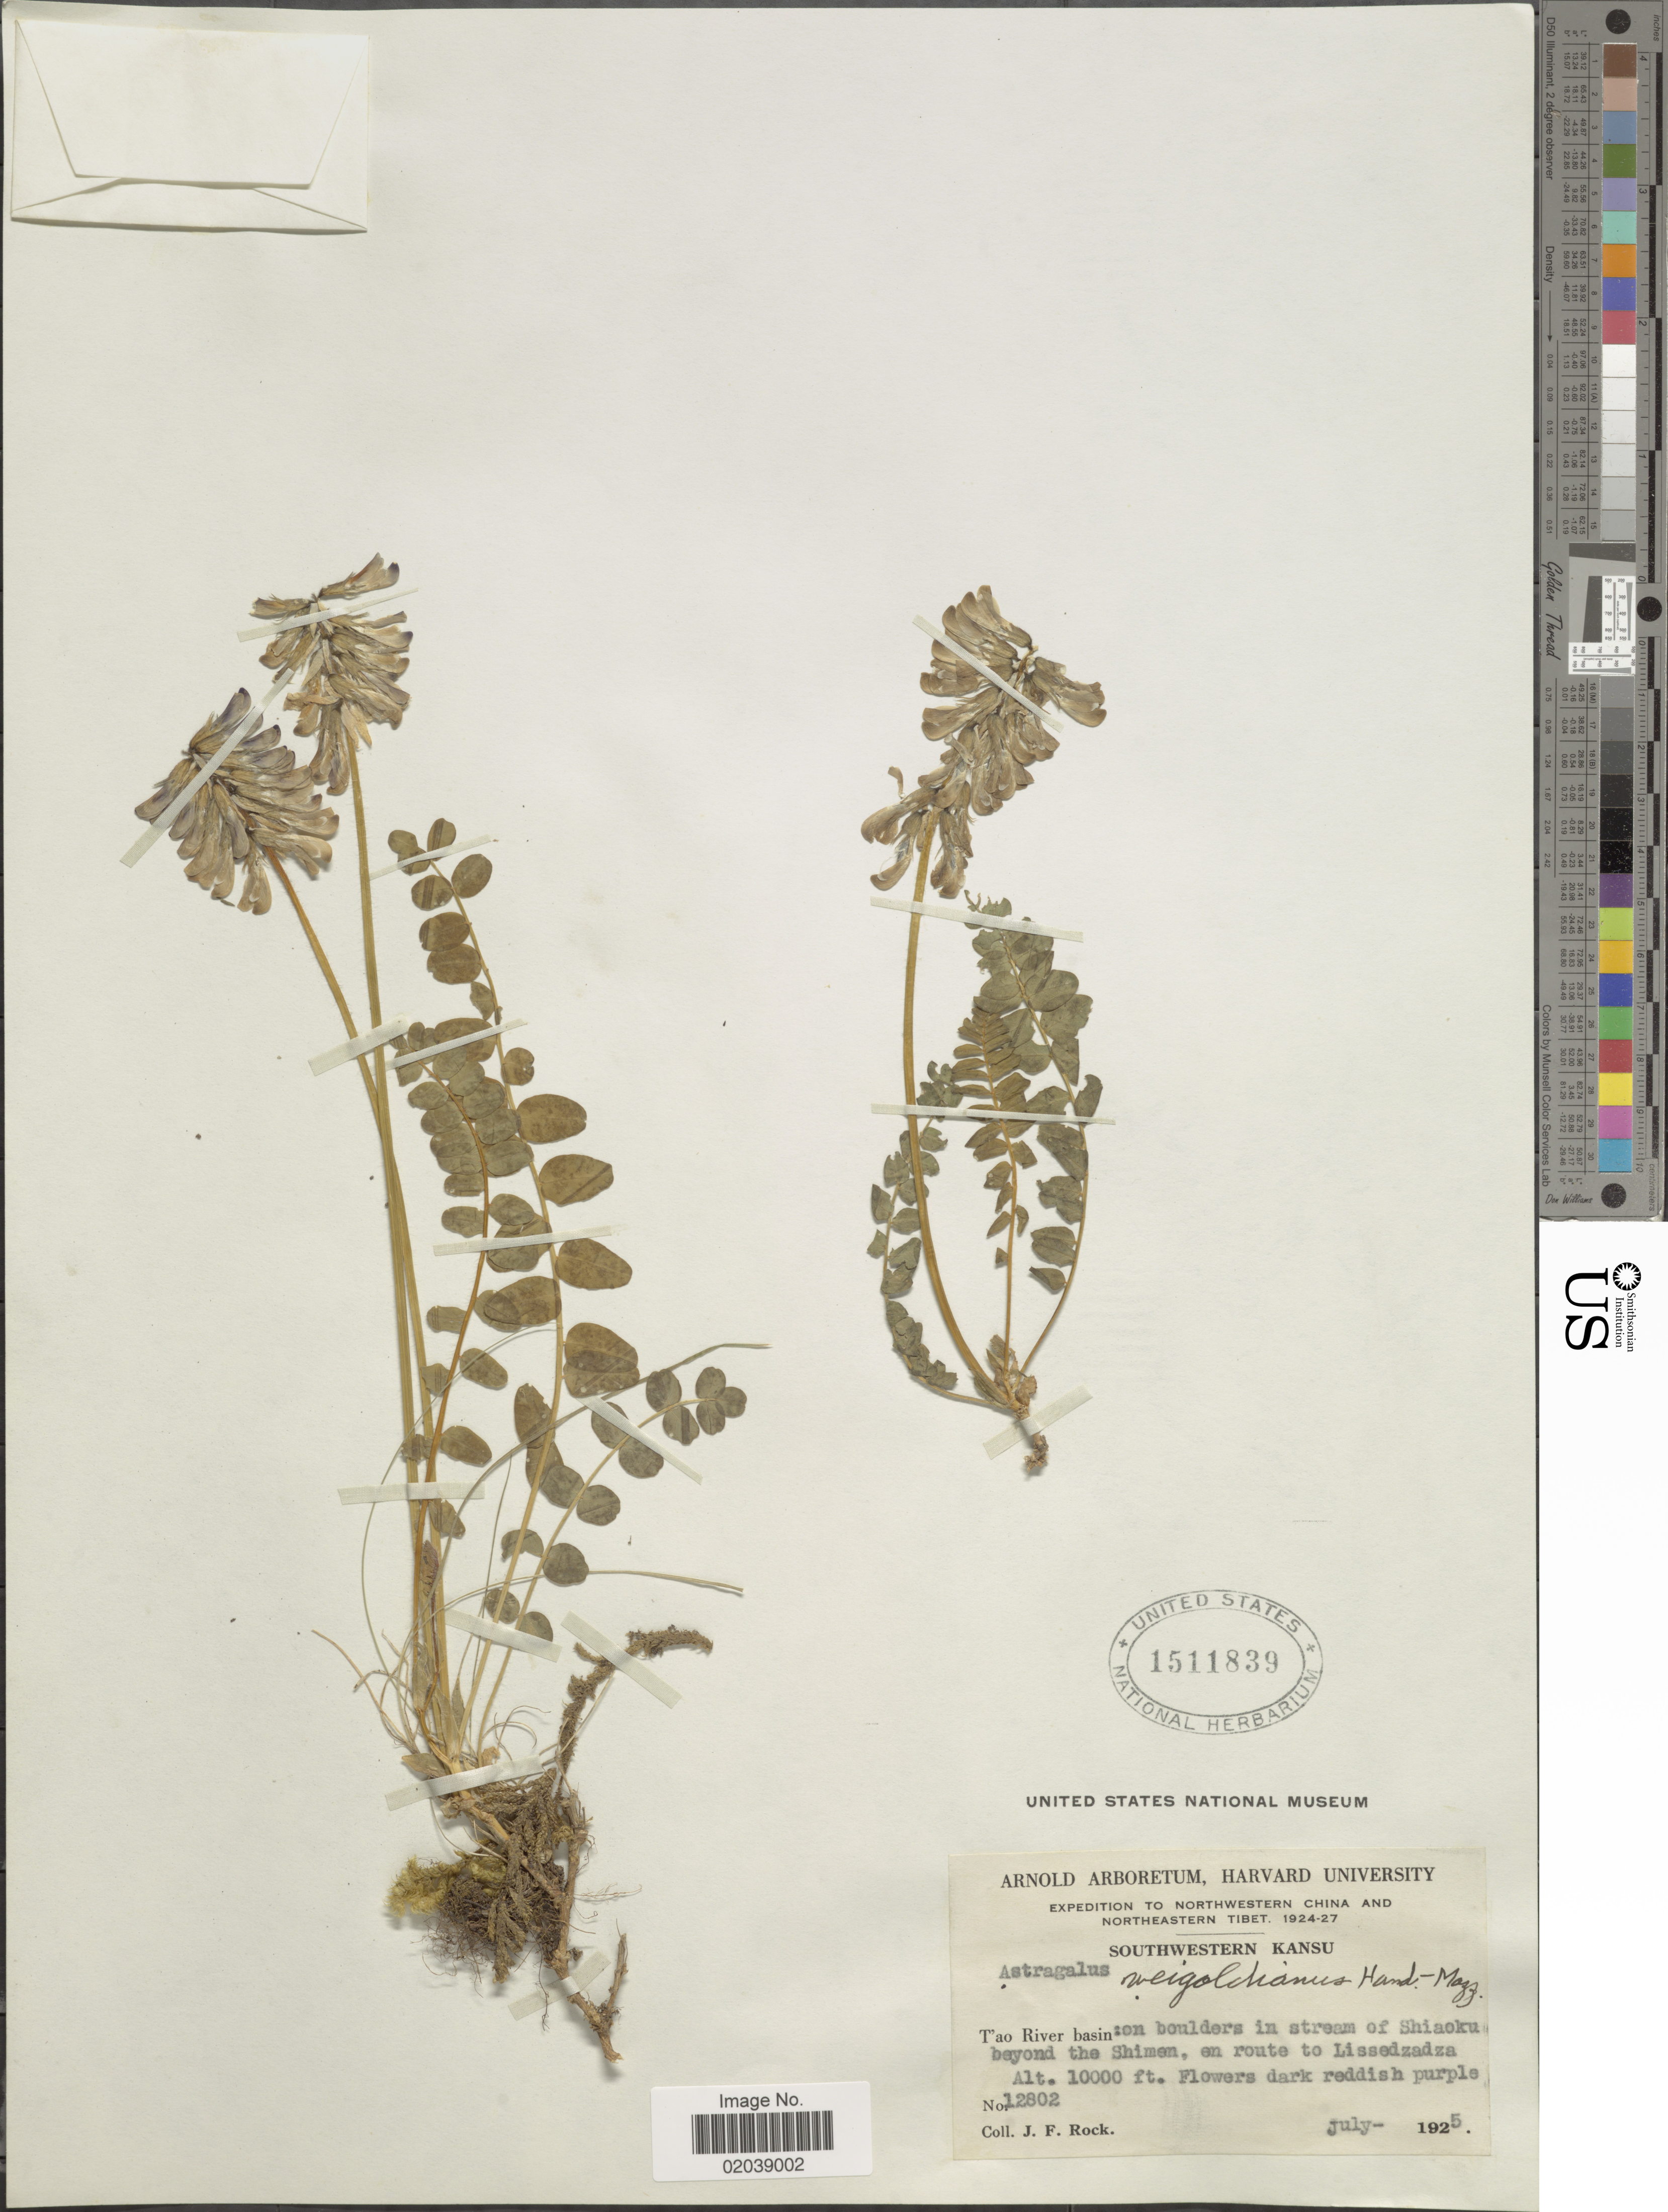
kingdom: Plantae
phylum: Tracheophyta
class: Magnoliopsida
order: Fabales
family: Fabaceae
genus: Astragalus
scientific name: Astragalus weigoldianus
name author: Hand.-Mazz.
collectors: J. Rock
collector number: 12802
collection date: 1925-07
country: China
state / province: Gansu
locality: Northwestern China and Notheastern Tibet, T' ao River Basin, on boulders in stream of Shiaoku beyond the Shinem, en route to Lissedzadza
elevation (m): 3048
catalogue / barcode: US 1511839